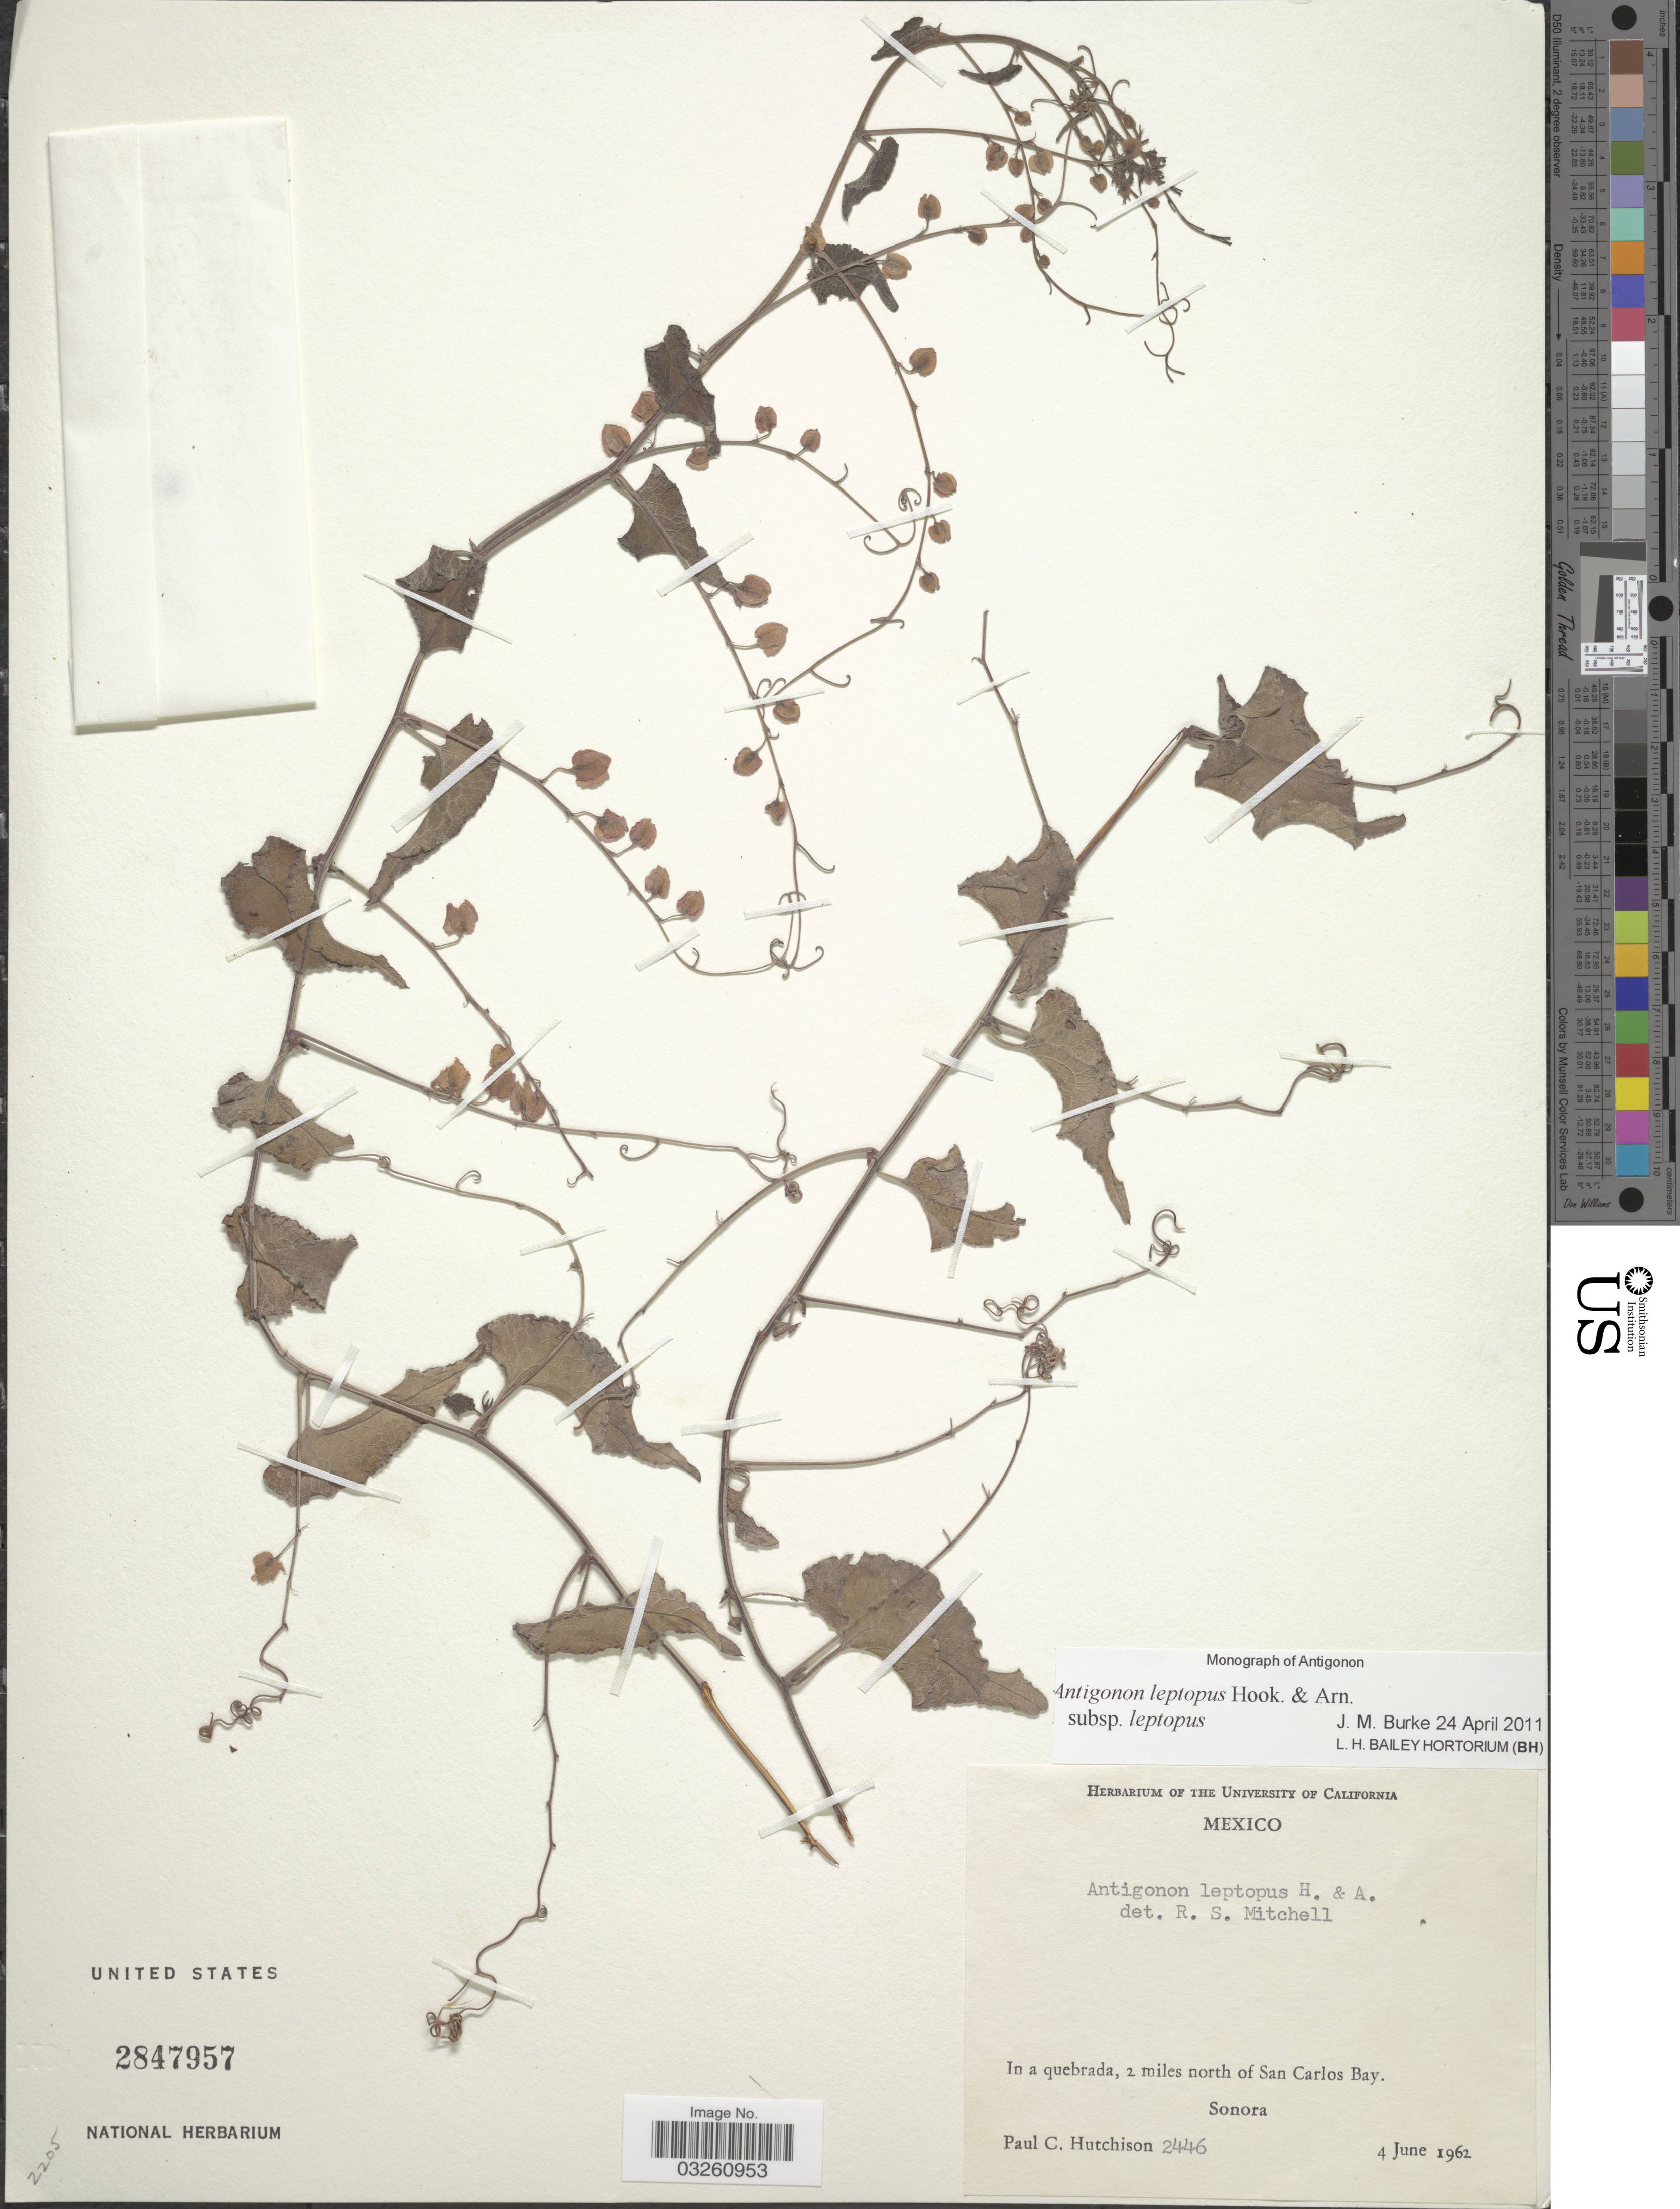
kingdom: Plantae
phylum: Tracheophyta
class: Magnoliopsida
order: Caryophyllales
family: Polygonaceae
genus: Antigonon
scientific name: Antigonon leptopus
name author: Hook. & Arn.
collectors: P. C. Hutchison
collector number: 2446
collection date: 1962-06-04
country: Mexico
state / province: Sonora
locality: In a quebrada, 2 miles north of San Carlos Bay.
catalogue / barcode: US 2847957